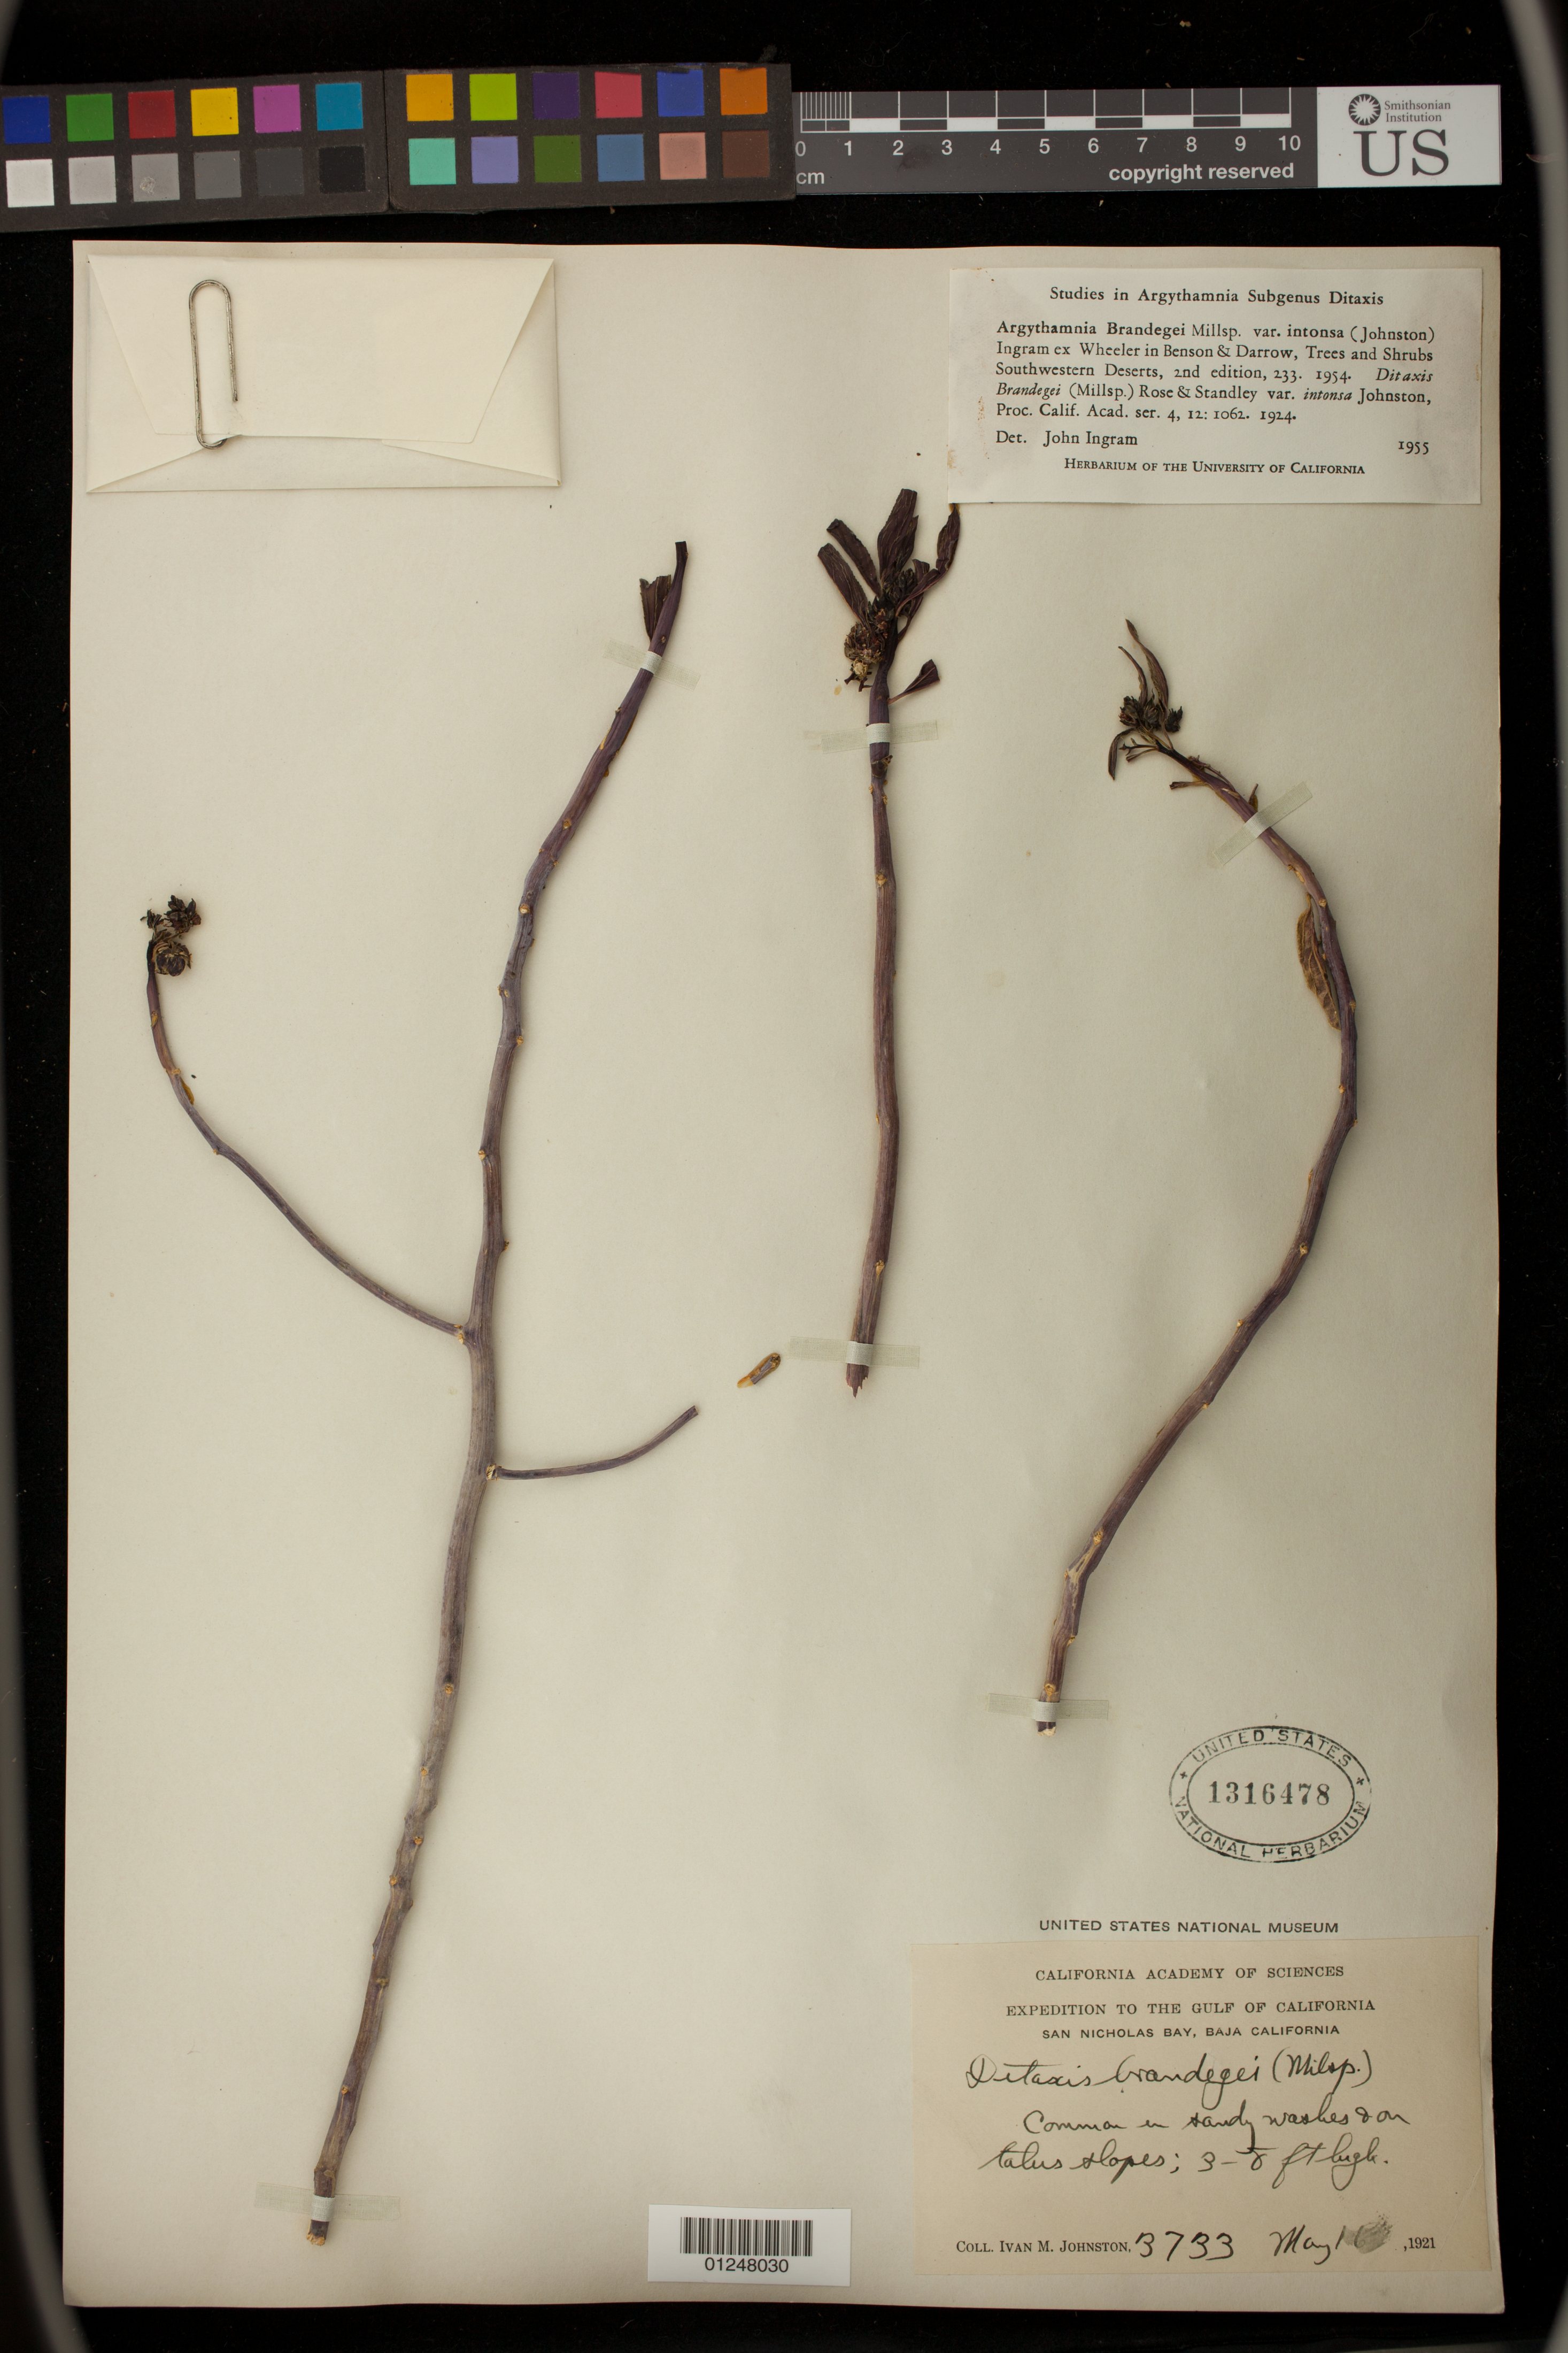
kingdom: Plantae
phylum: Tracheophyta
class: Magnoliopsida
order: Malpighiales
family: Euphorbiaceae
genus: Argythamnia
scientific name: Argythamnia brandegeei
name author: Millsp.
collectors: I.M. Johnston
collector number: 3733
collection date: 1921-05-16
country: Mexico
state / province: Baja California Sur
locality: San Nicholas Bay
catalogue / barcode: US 1316478